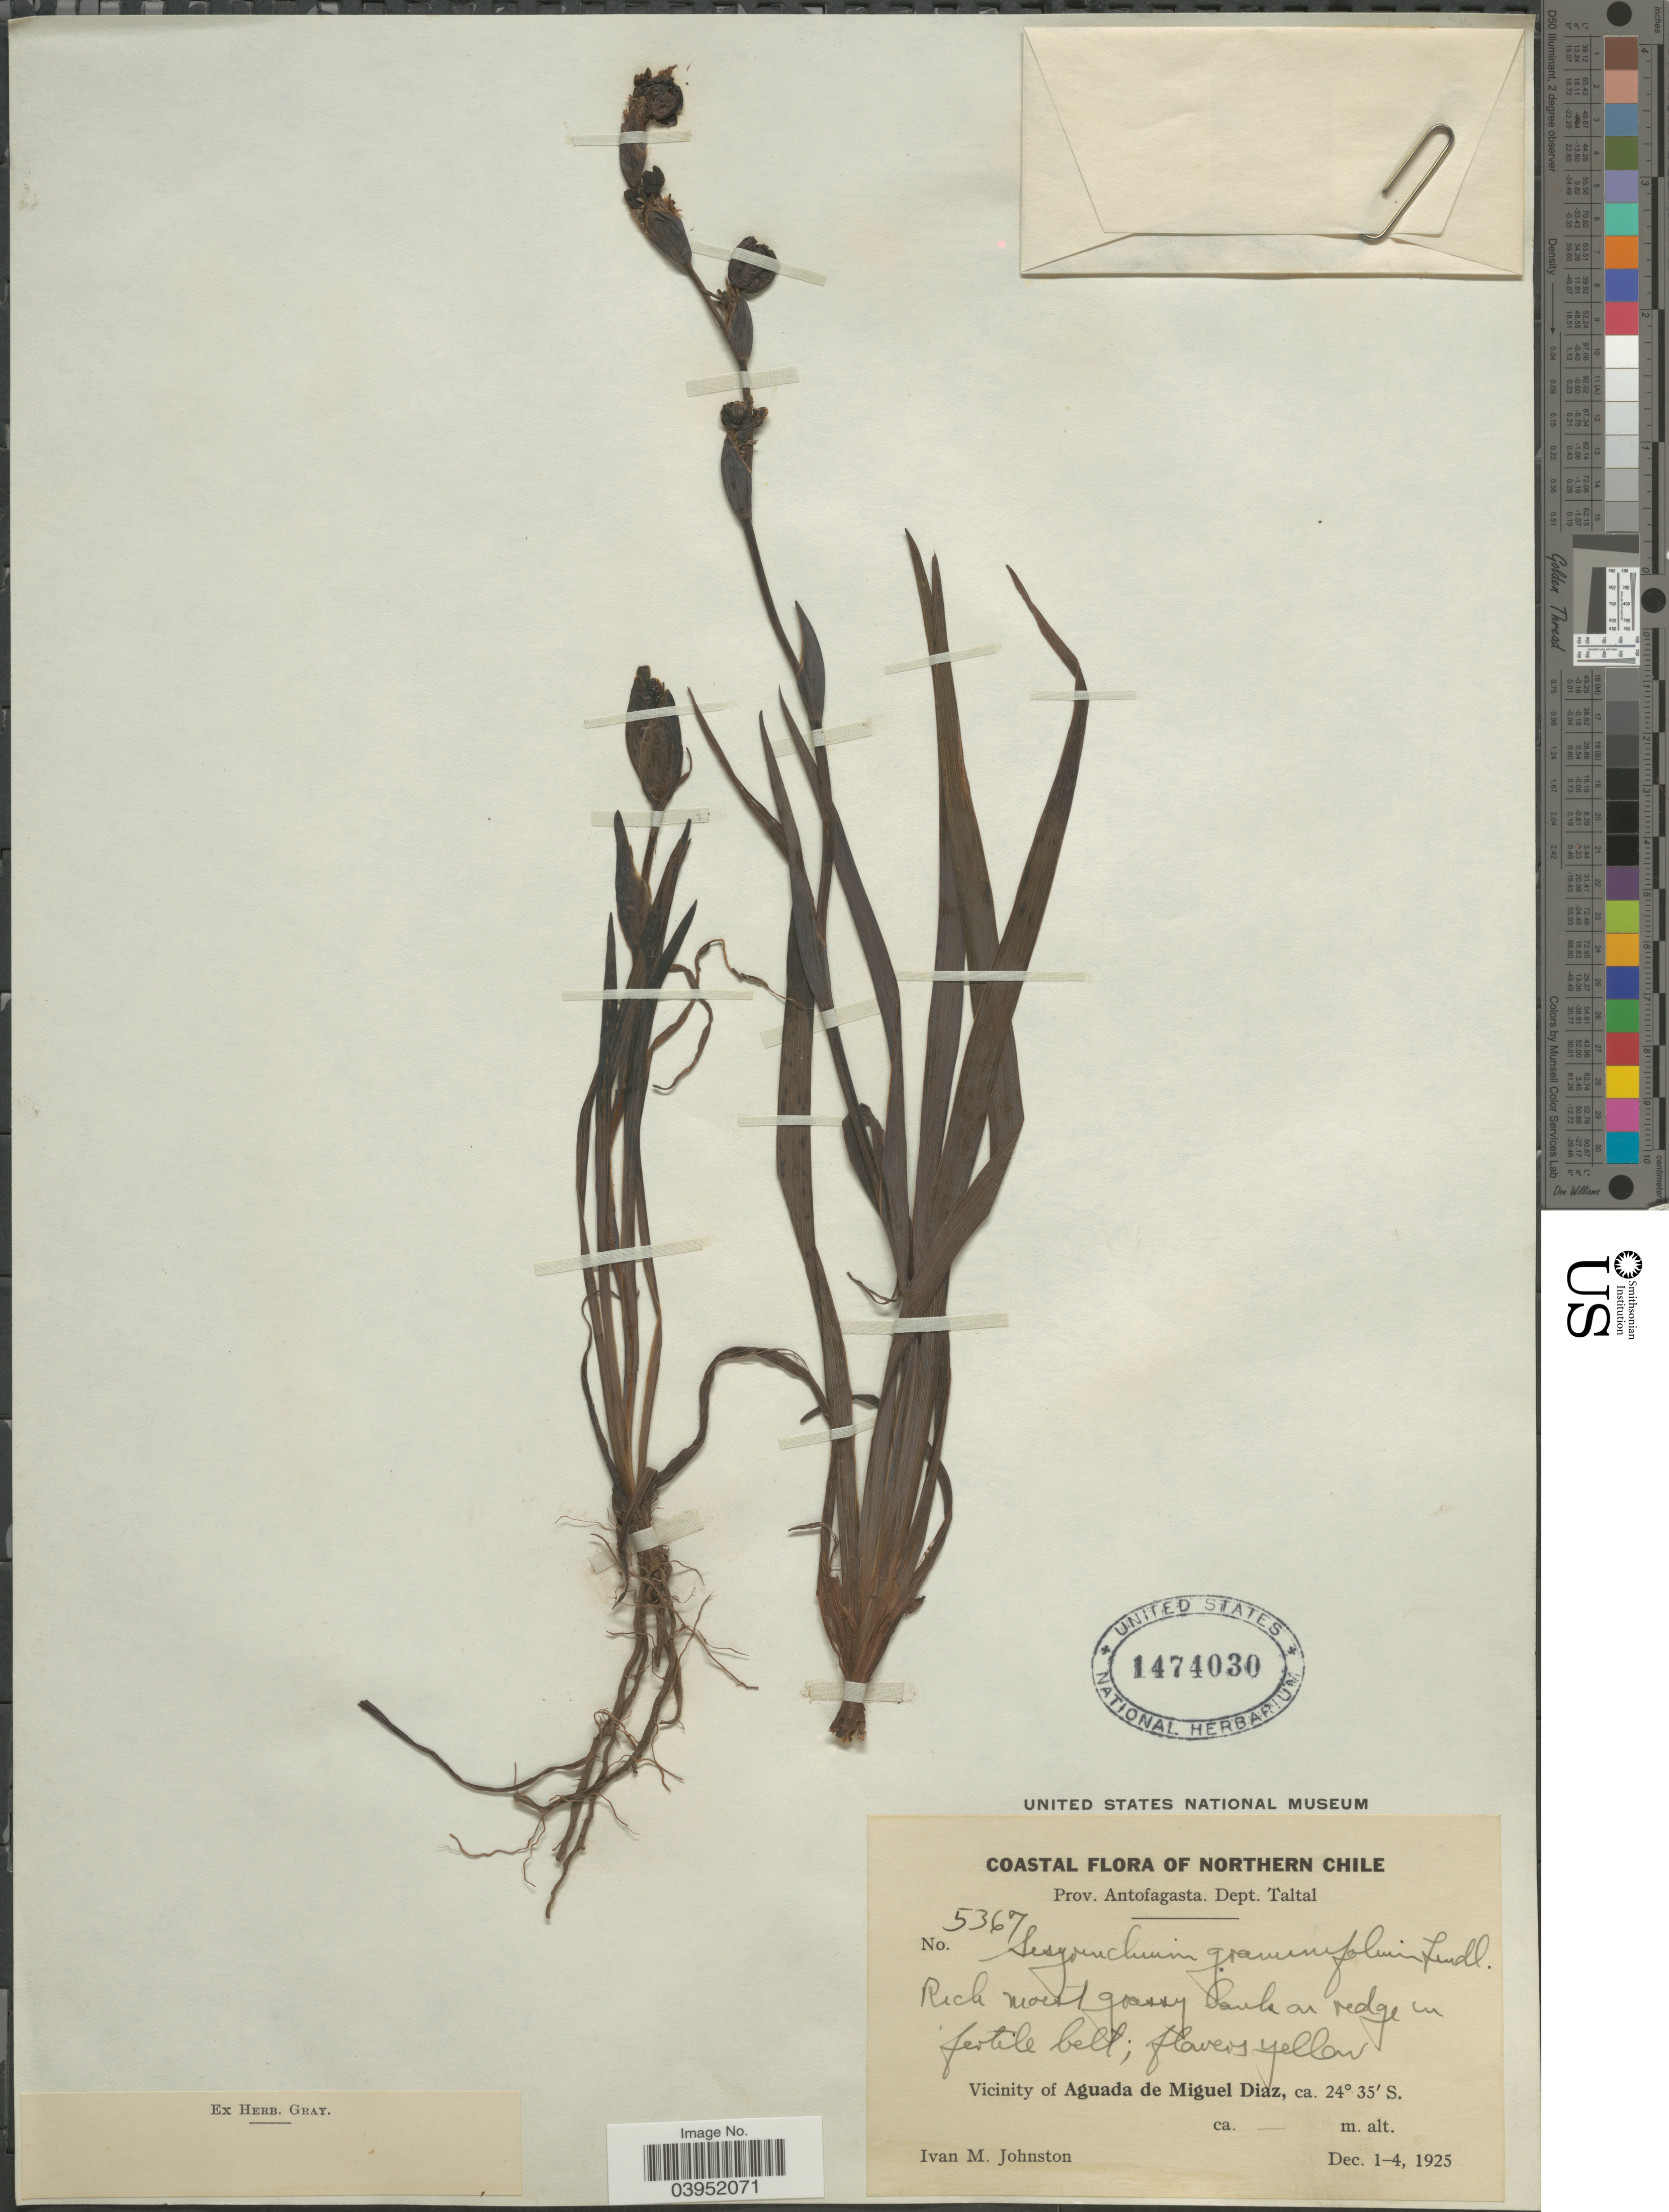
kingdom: Plantae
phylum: Tracheophyta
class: Liliopsida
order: Asparagales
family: Iridaceae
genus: Sisyrinchium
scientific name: Sisyrinchium graminifolium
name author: Lindl.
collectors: I.M. Johnston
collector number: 5367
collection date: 1925-12-01/1925-12-04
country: Chile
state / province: Antofagasta (II)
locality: Northern Chile. Dept. Taltal. Vicinity of Aguada de Miguel Diaz.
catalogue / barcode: US 1474030